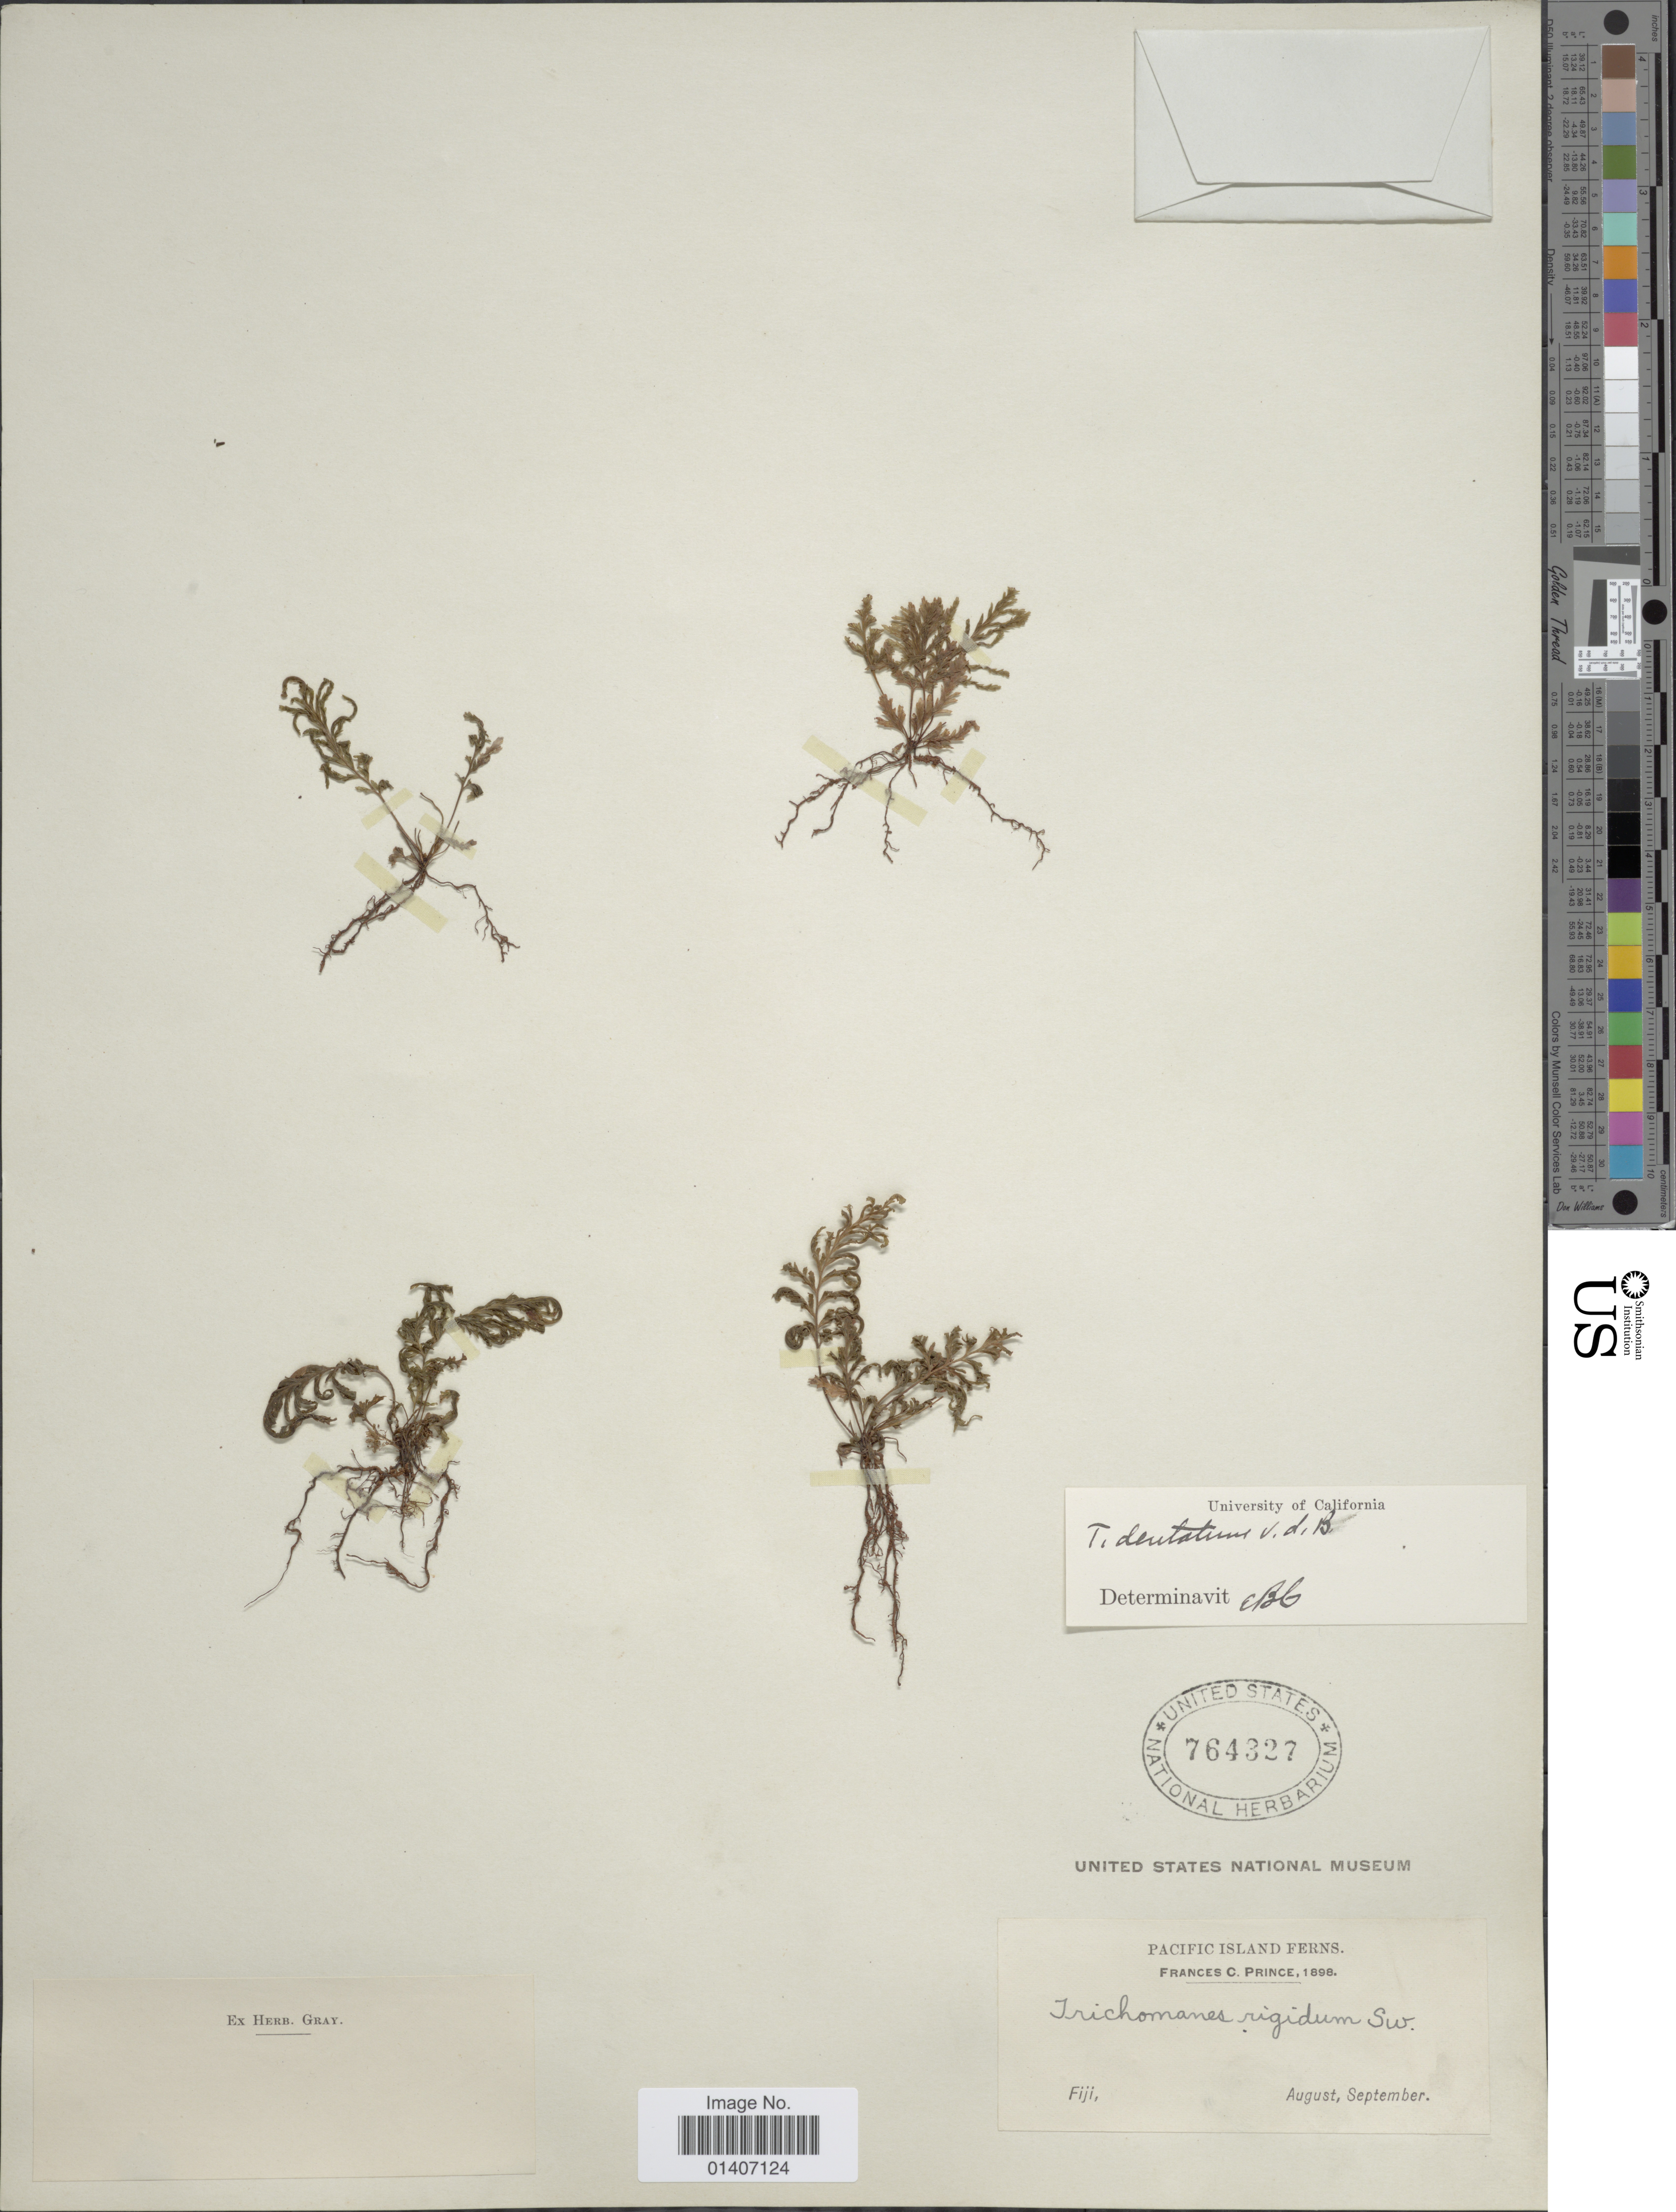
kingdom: Plantae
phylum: Tracheophyta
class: Polypodiopsida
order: Hymenophyllales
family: Hymenophyllaceae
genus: Abrodictyum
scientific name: Abrodictyum dentatum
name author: (Bosch) Ebihara & K. Iwats.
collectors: F. Prince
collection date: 1898-08/1898-09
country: Fiji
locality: Pacific Island Ferns.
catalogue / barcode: US 764327